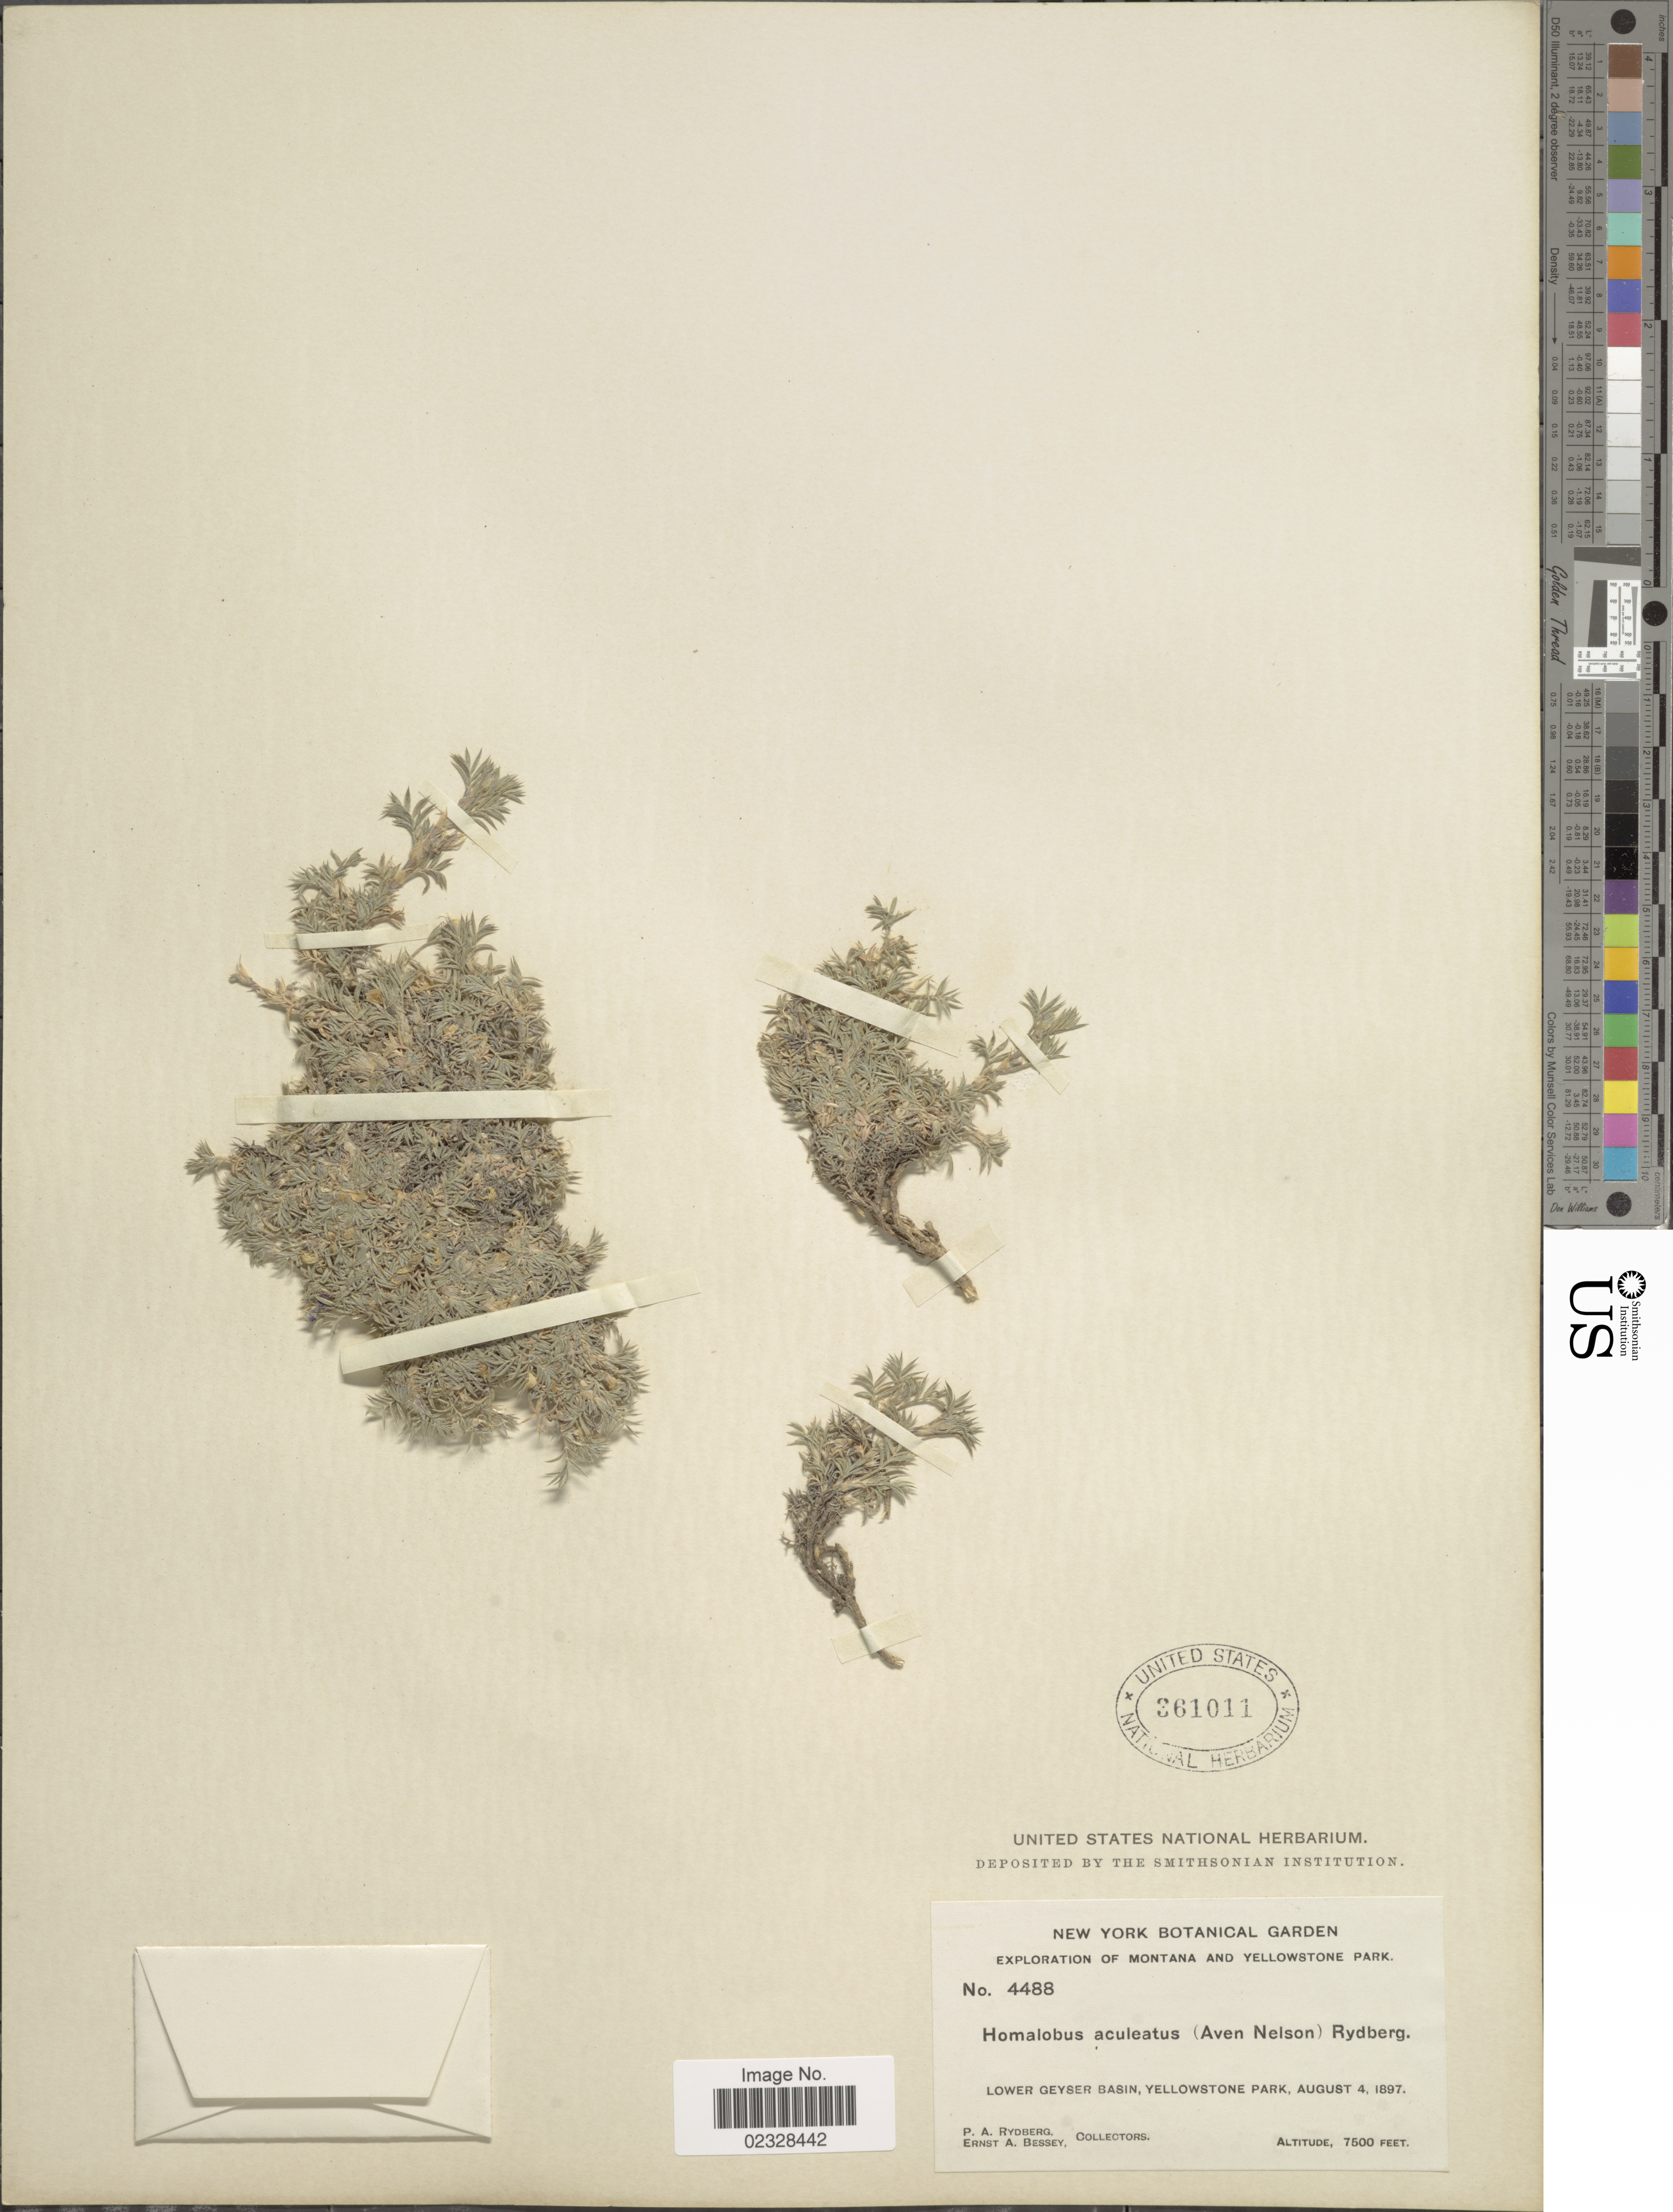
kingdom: Plantae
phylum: Tracheophyta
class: Magnoliopsida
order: Fabales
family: Fabaceae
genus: Astragalus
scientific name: Astragalus aculeatus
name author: A. Nelson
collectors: P. A. Rydberg & E. A. Bessey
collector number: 4488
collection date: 1897-08-04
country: United States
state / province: Wyoming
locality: Lower Geyser Basin, Yellowstone Park.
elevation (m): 2286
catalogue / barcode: US 361011